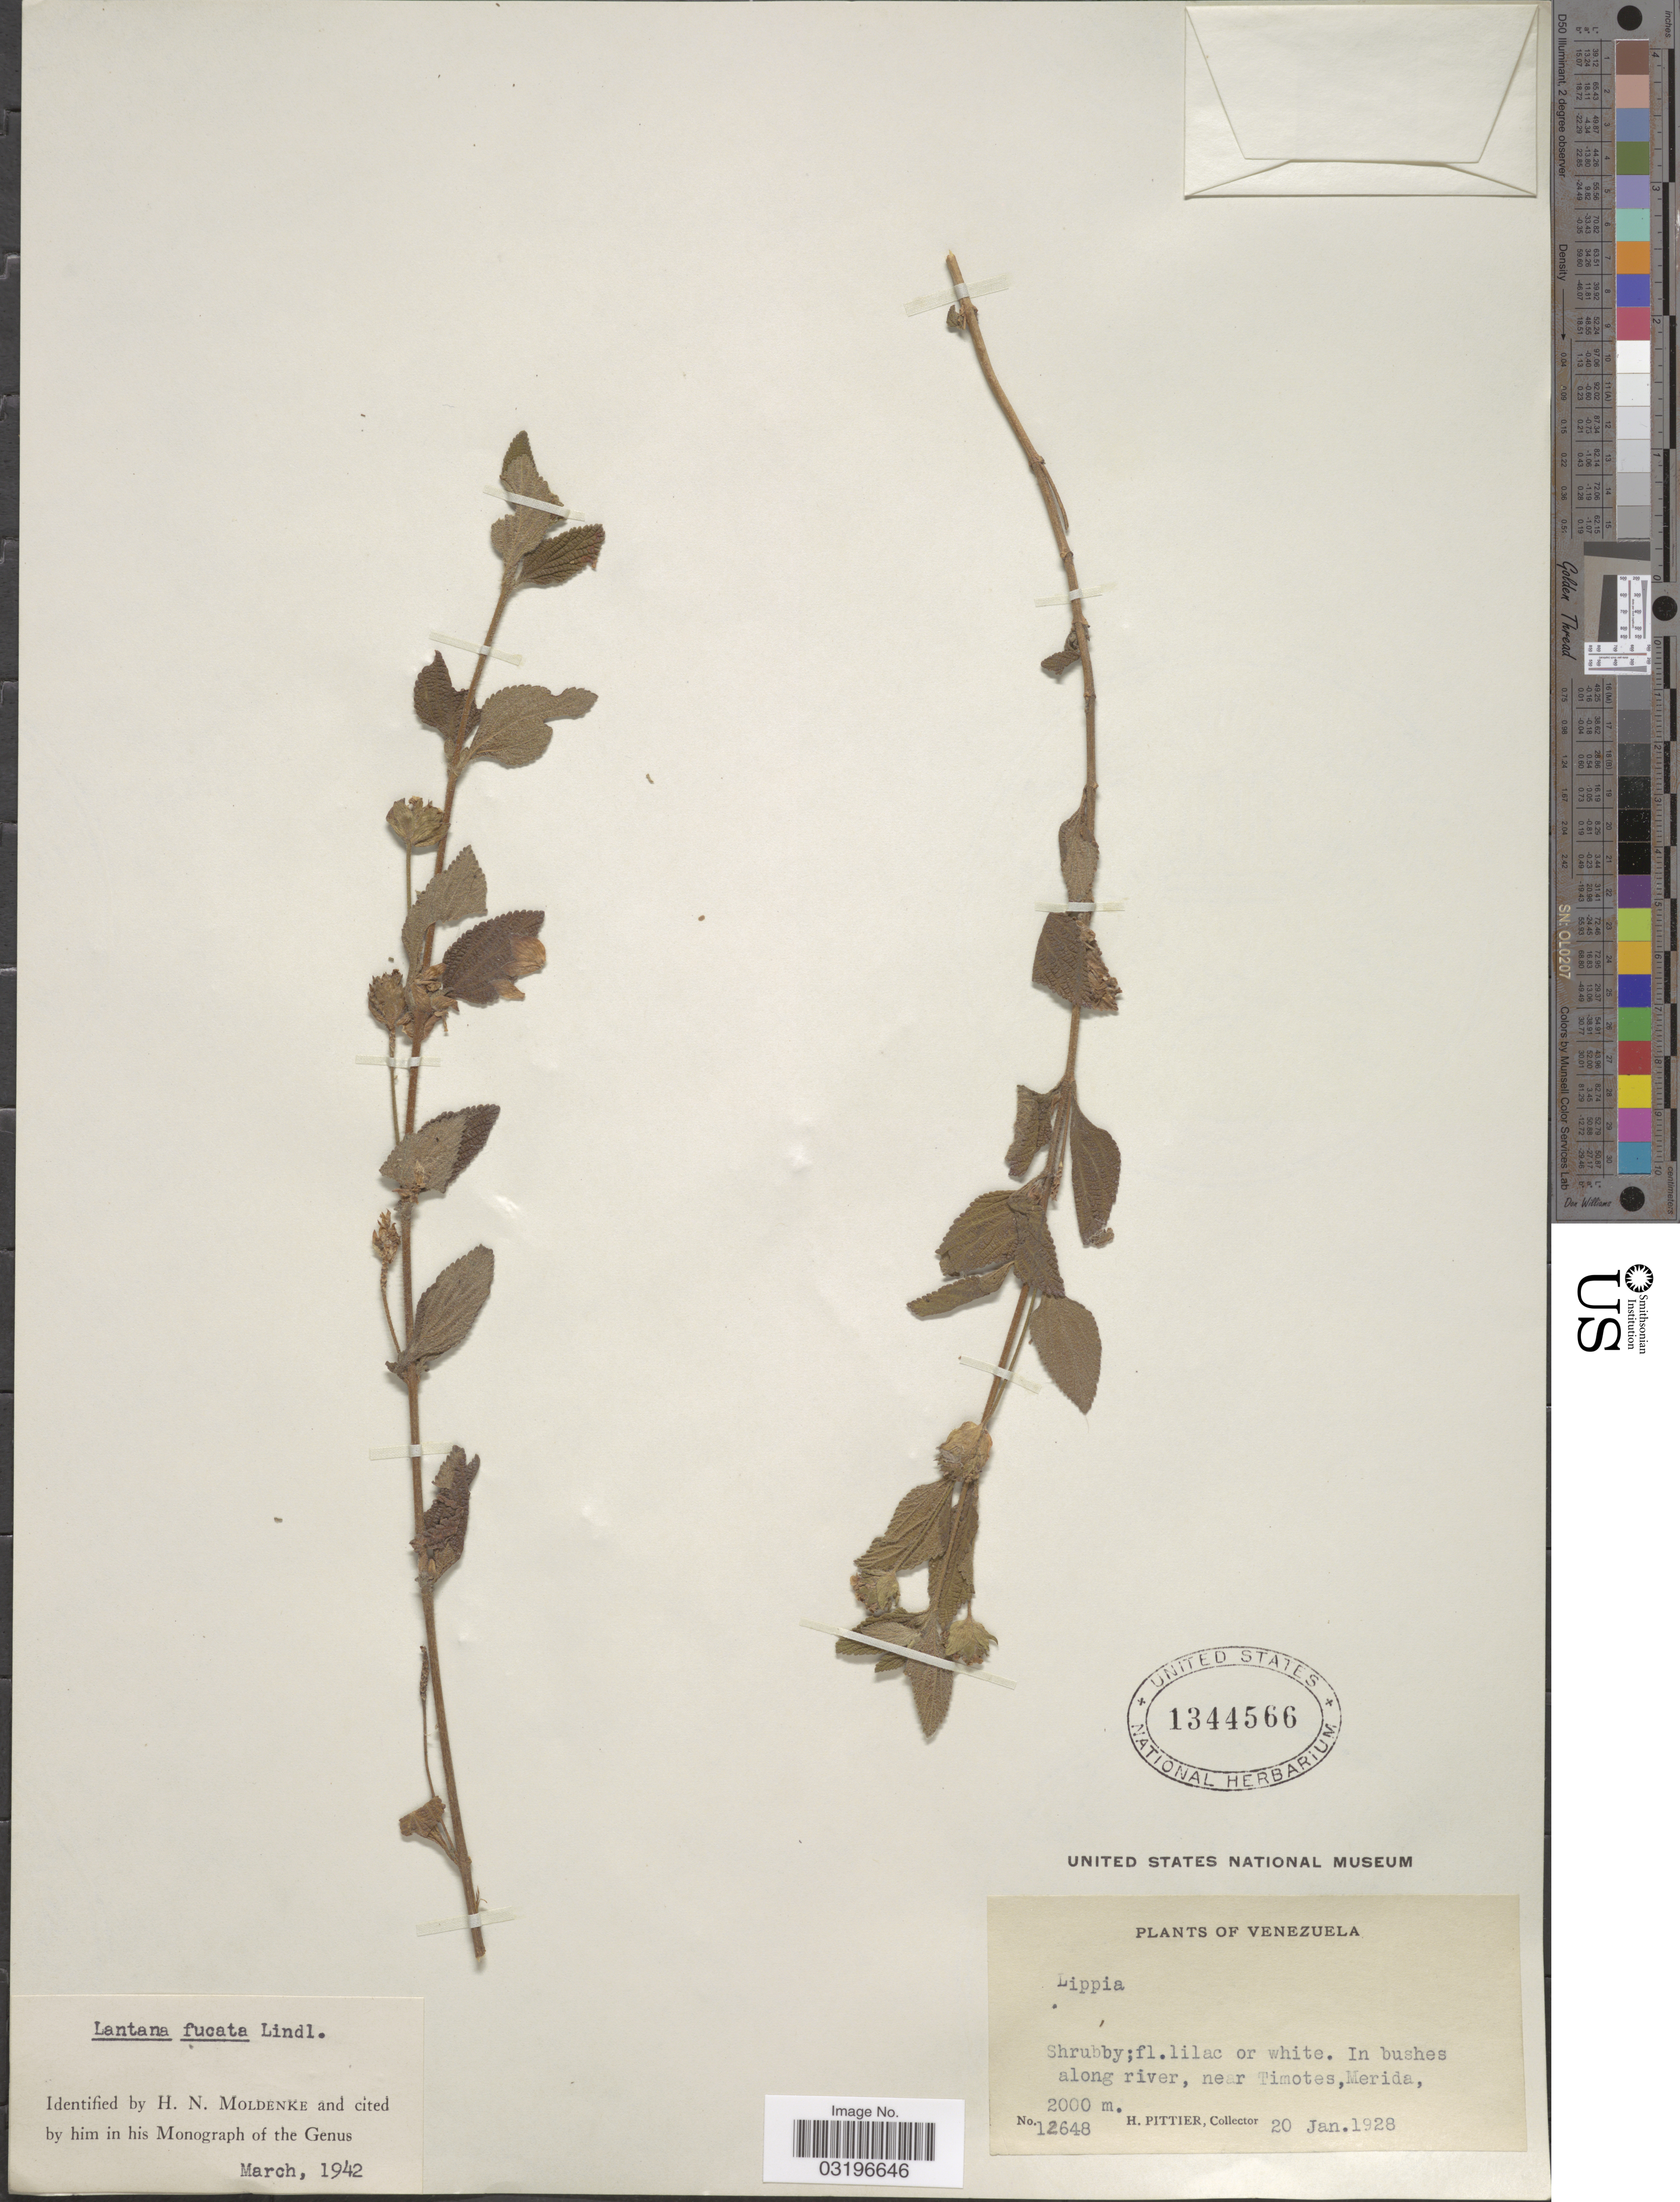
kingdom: Plantae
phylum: Tracheophyta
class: Magnoliopsida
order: Lamiales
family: Verbenaceae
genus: Lantana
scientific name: Lantana fucata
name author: Lindl.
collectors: H. F. Pittier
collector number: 12648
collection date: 1928-01-20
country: Venezuela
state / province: Mérida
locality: In bushes along river, near Timotes.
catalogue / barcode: US 1344566